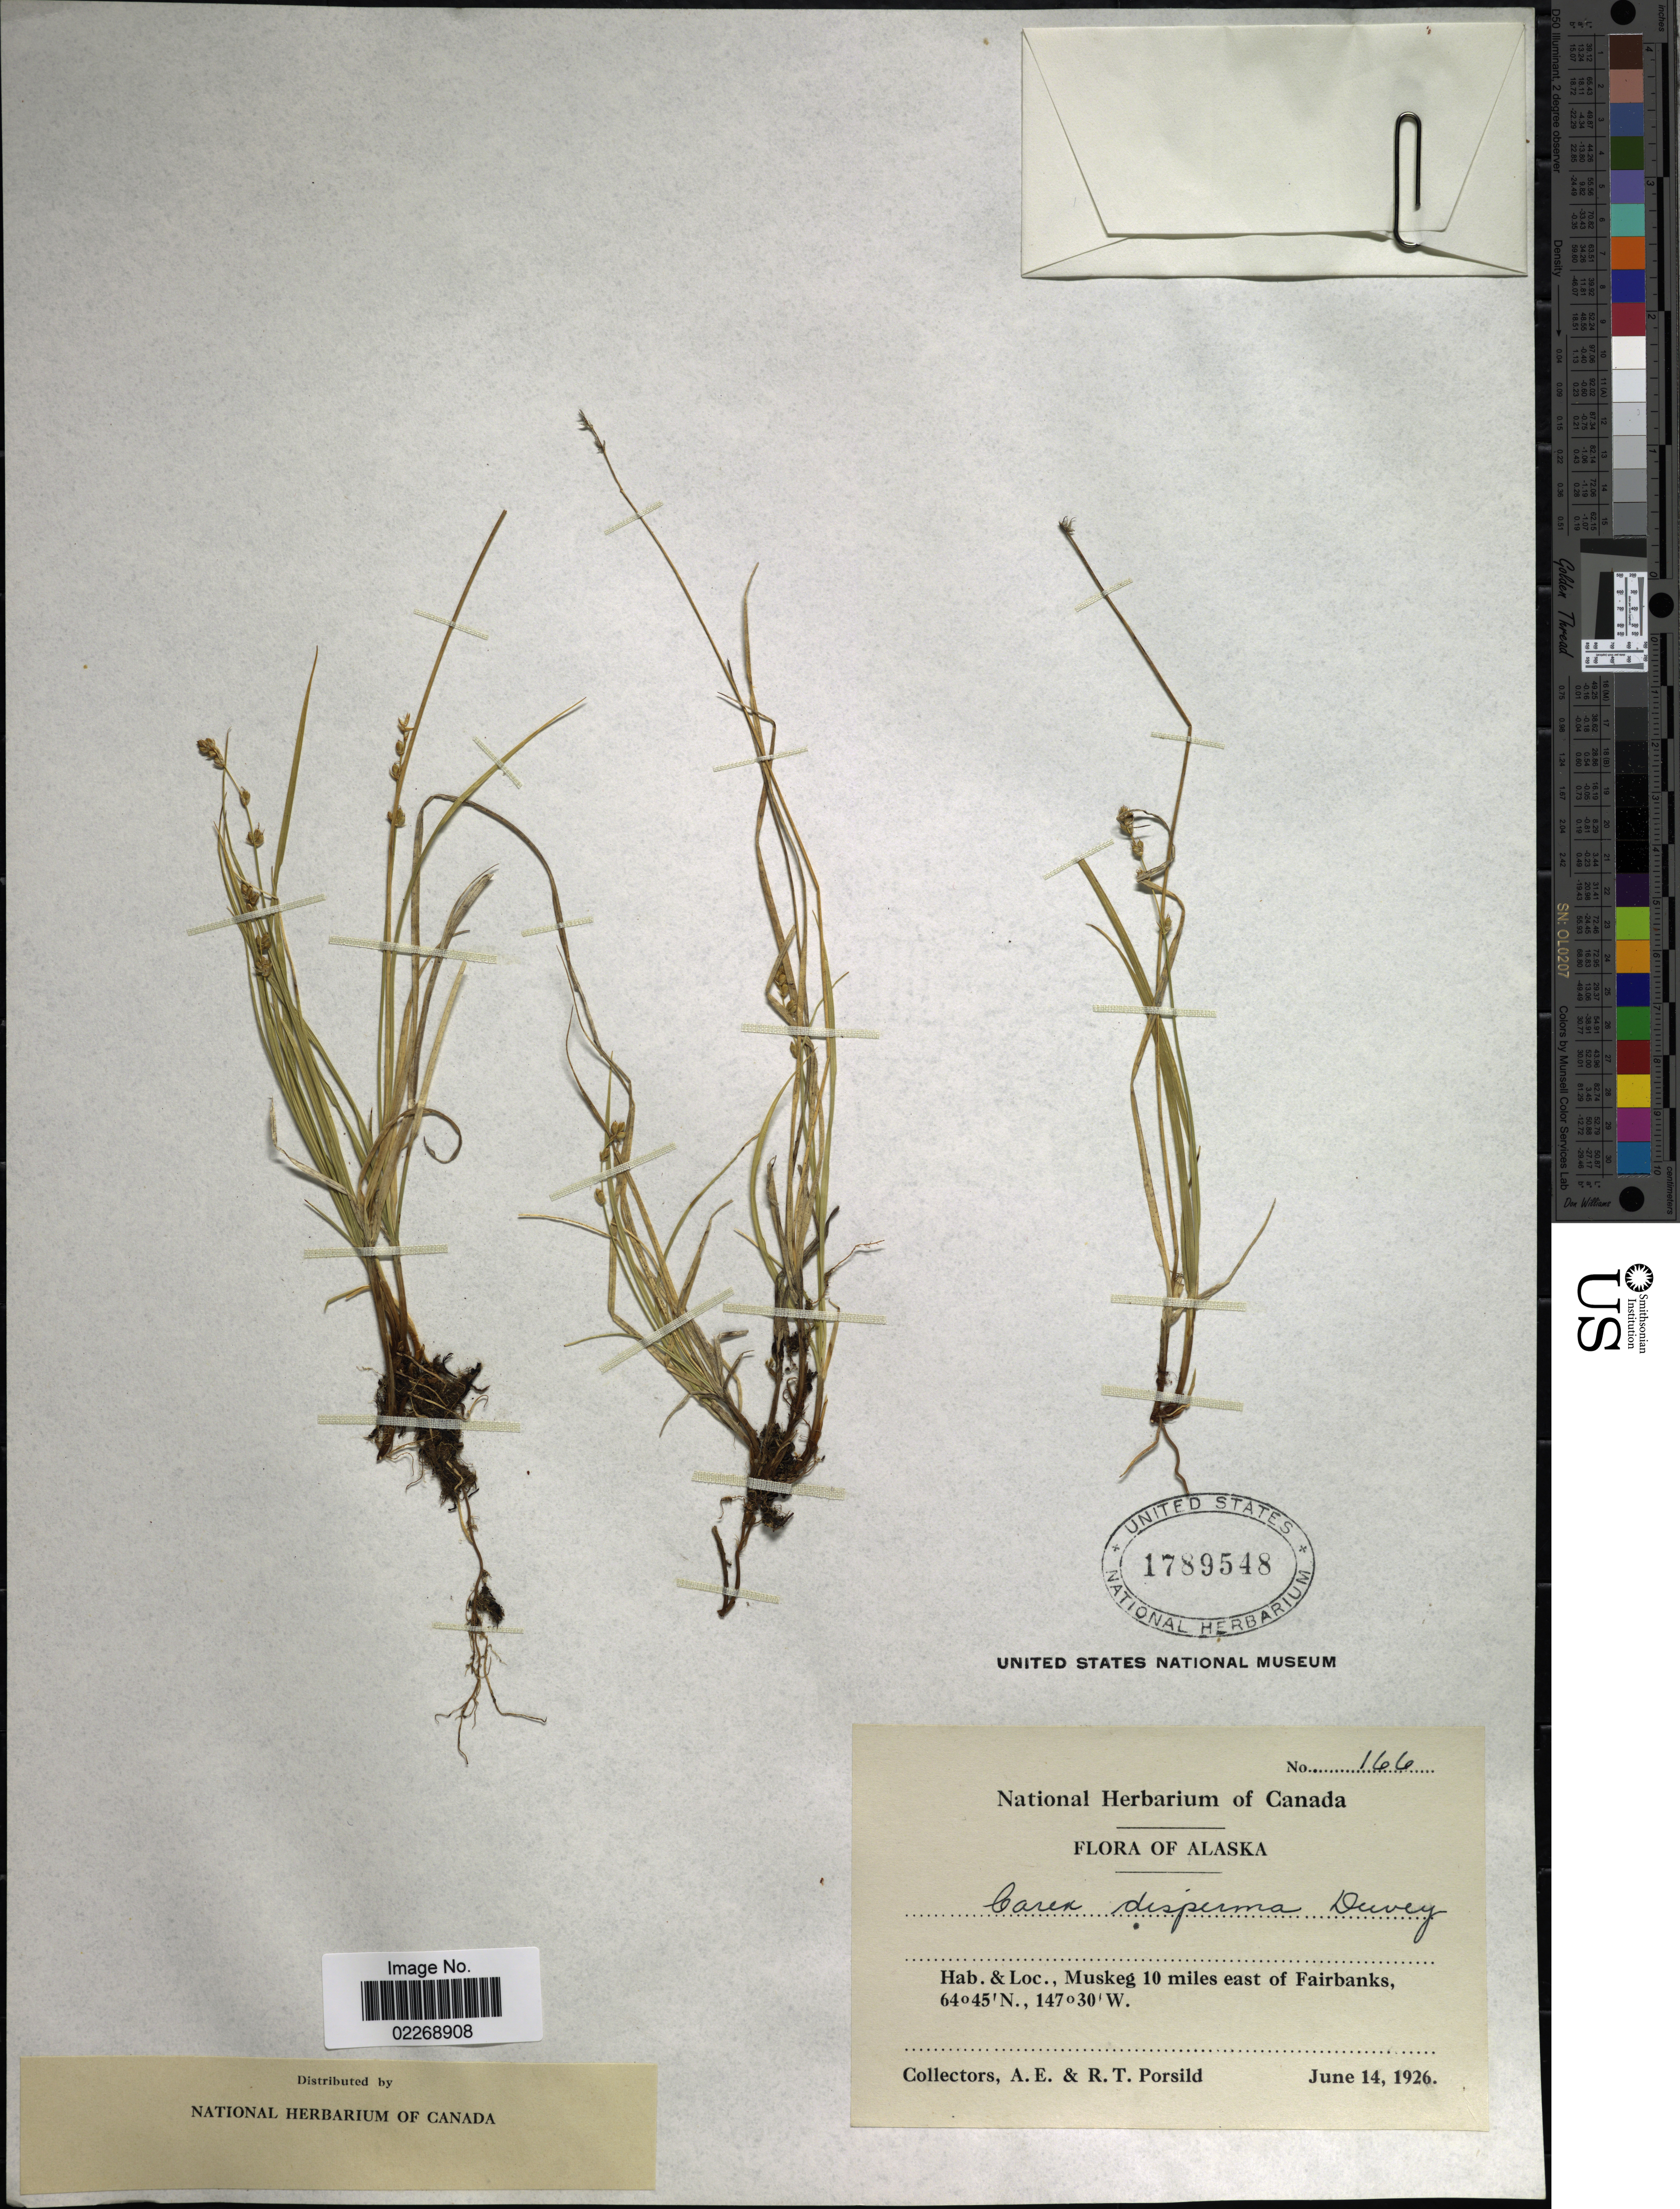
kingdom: Plantae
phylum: Tracheophyta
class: Liliopsida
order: Poales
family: Cyperaceae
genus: Carex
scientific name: Carex disperma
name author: Dewey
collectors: A. E. Porsild & R. T. Porsild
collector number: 166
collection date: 1926-06-14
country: United States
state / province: Alaska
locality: Muskeg 10 miles east of Fairbanks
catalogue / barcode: US 1789548